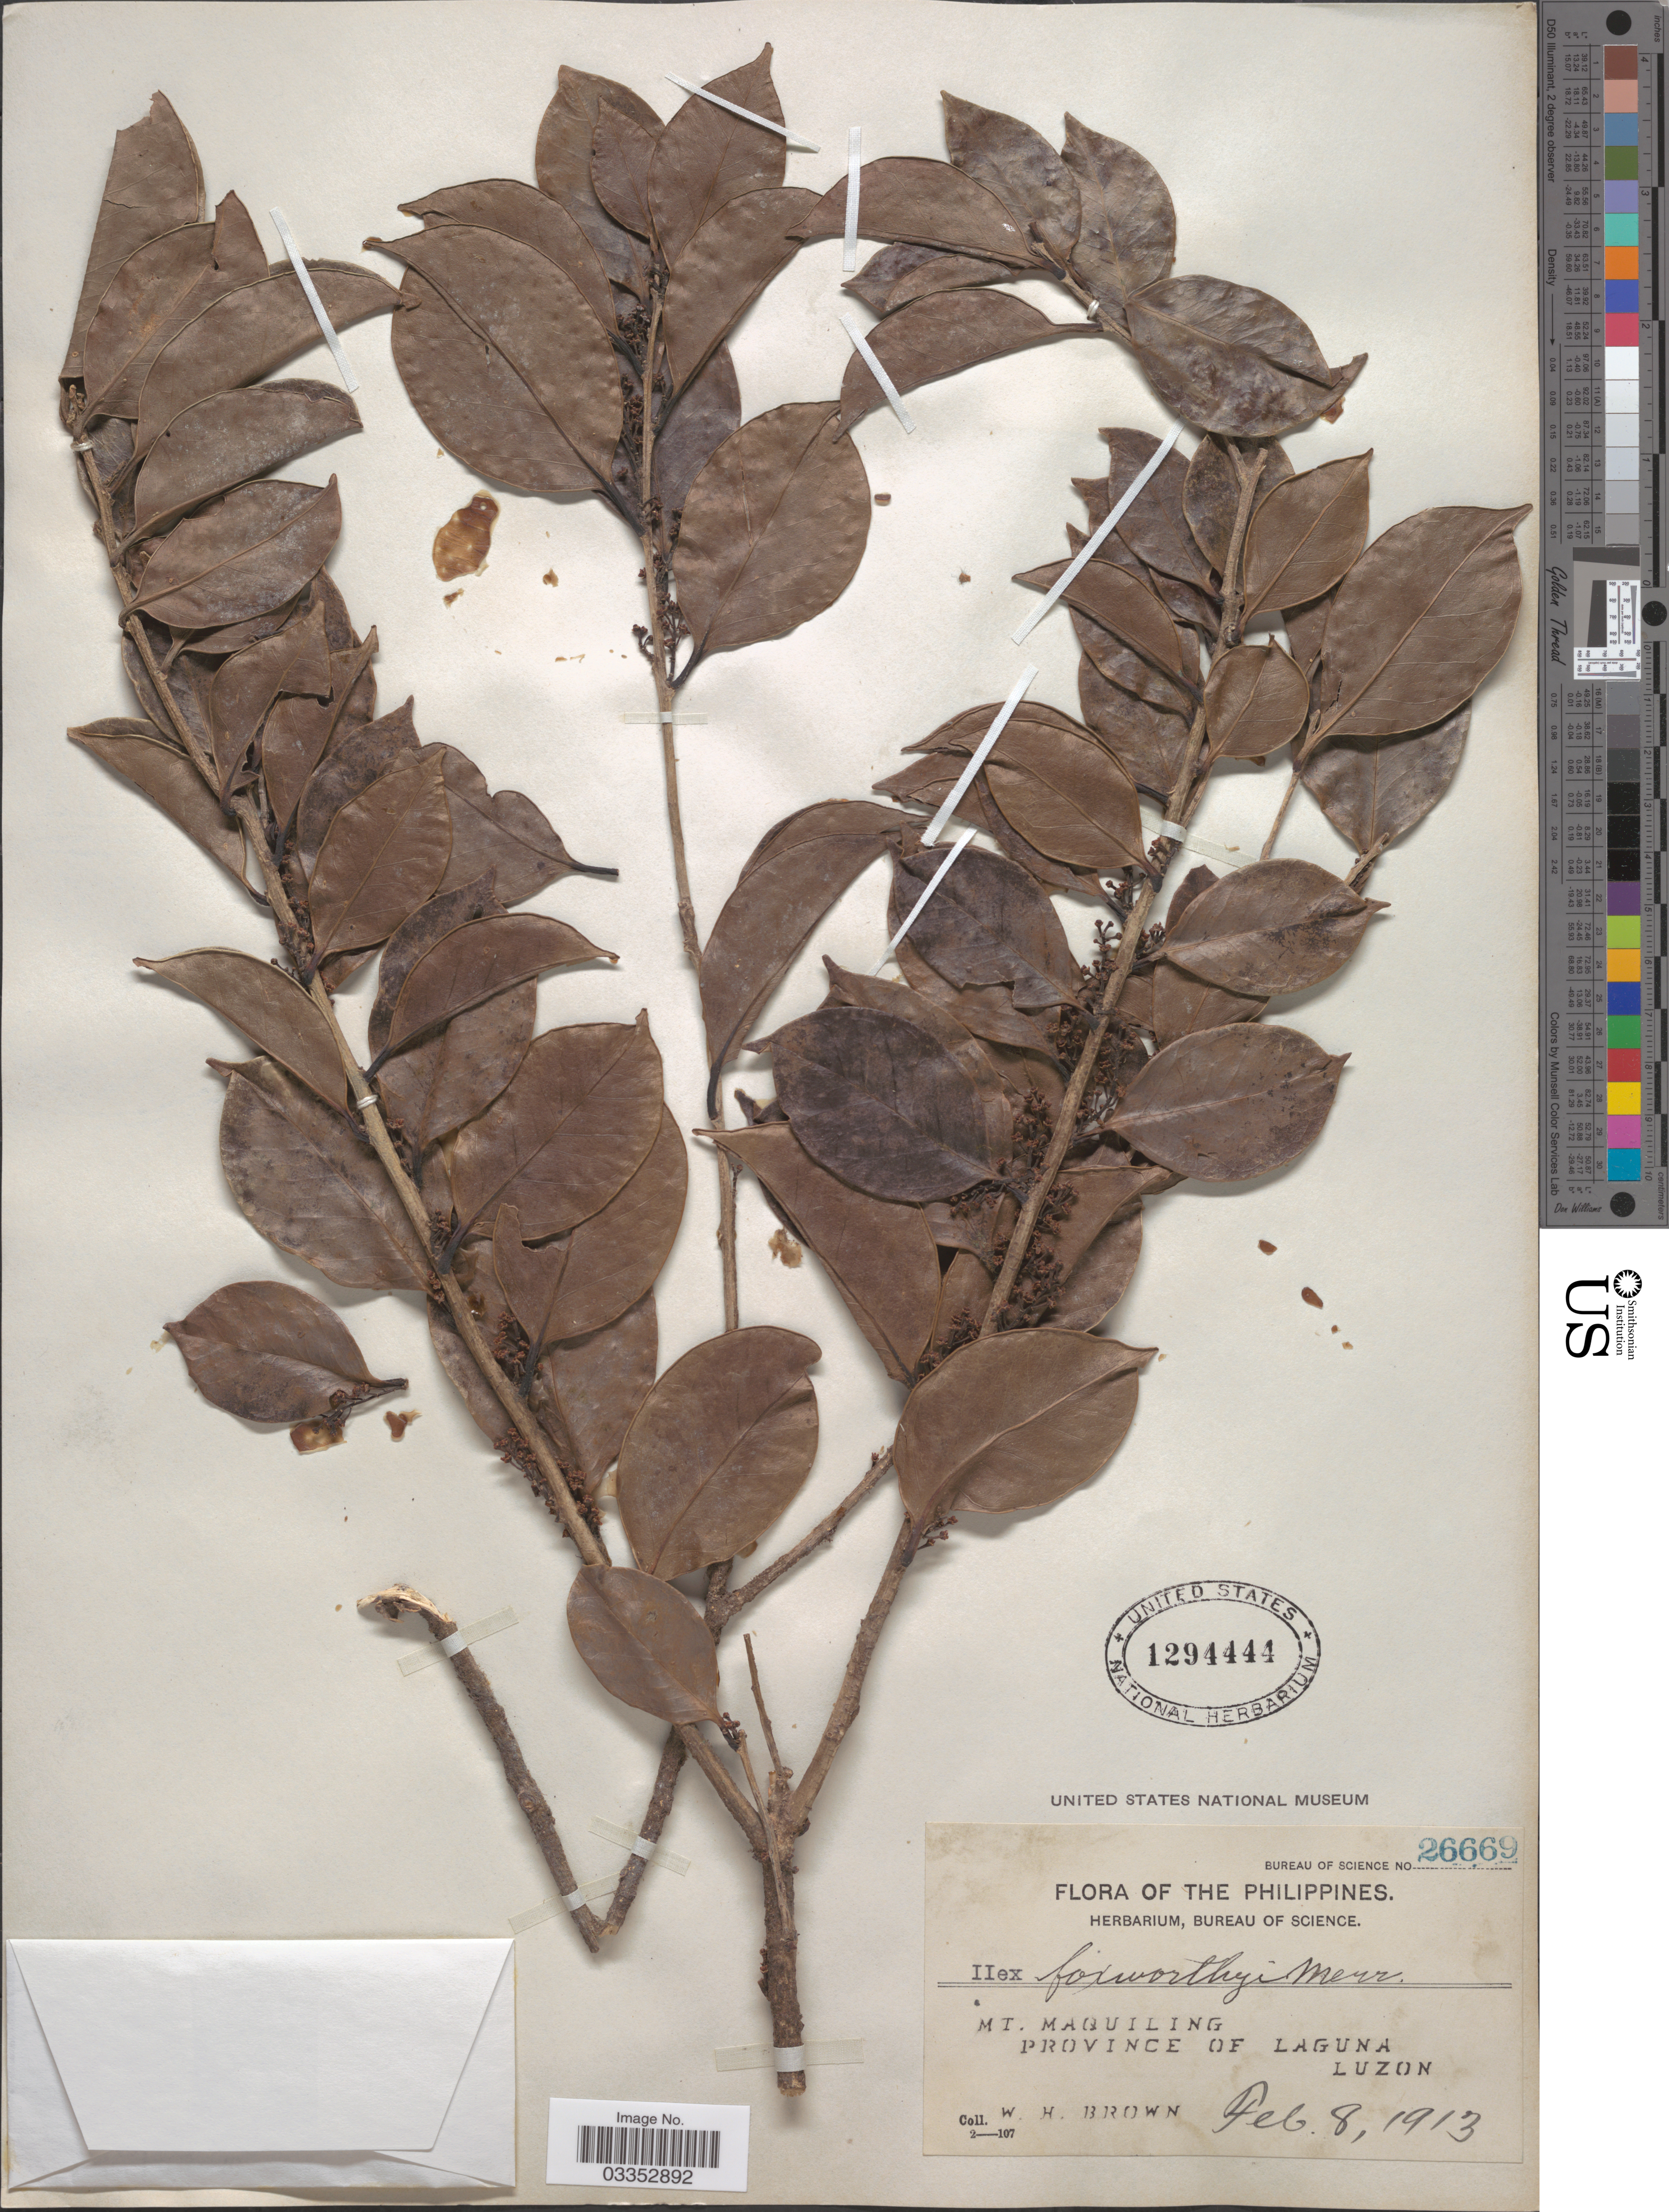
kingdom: Plantae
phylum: Tracheophyta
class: Magnoliopsida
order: Aquifoliales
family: Aquifoliaceae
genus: Ilex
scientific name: Ilex foxworthyi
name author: Merr.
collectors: W. H. Brown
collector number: Bureau of Science 26669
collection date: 1913-02-08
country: Philippines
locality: Mt. Maquiling, Province of Laguna, Luzon.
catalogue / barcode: US 1294444